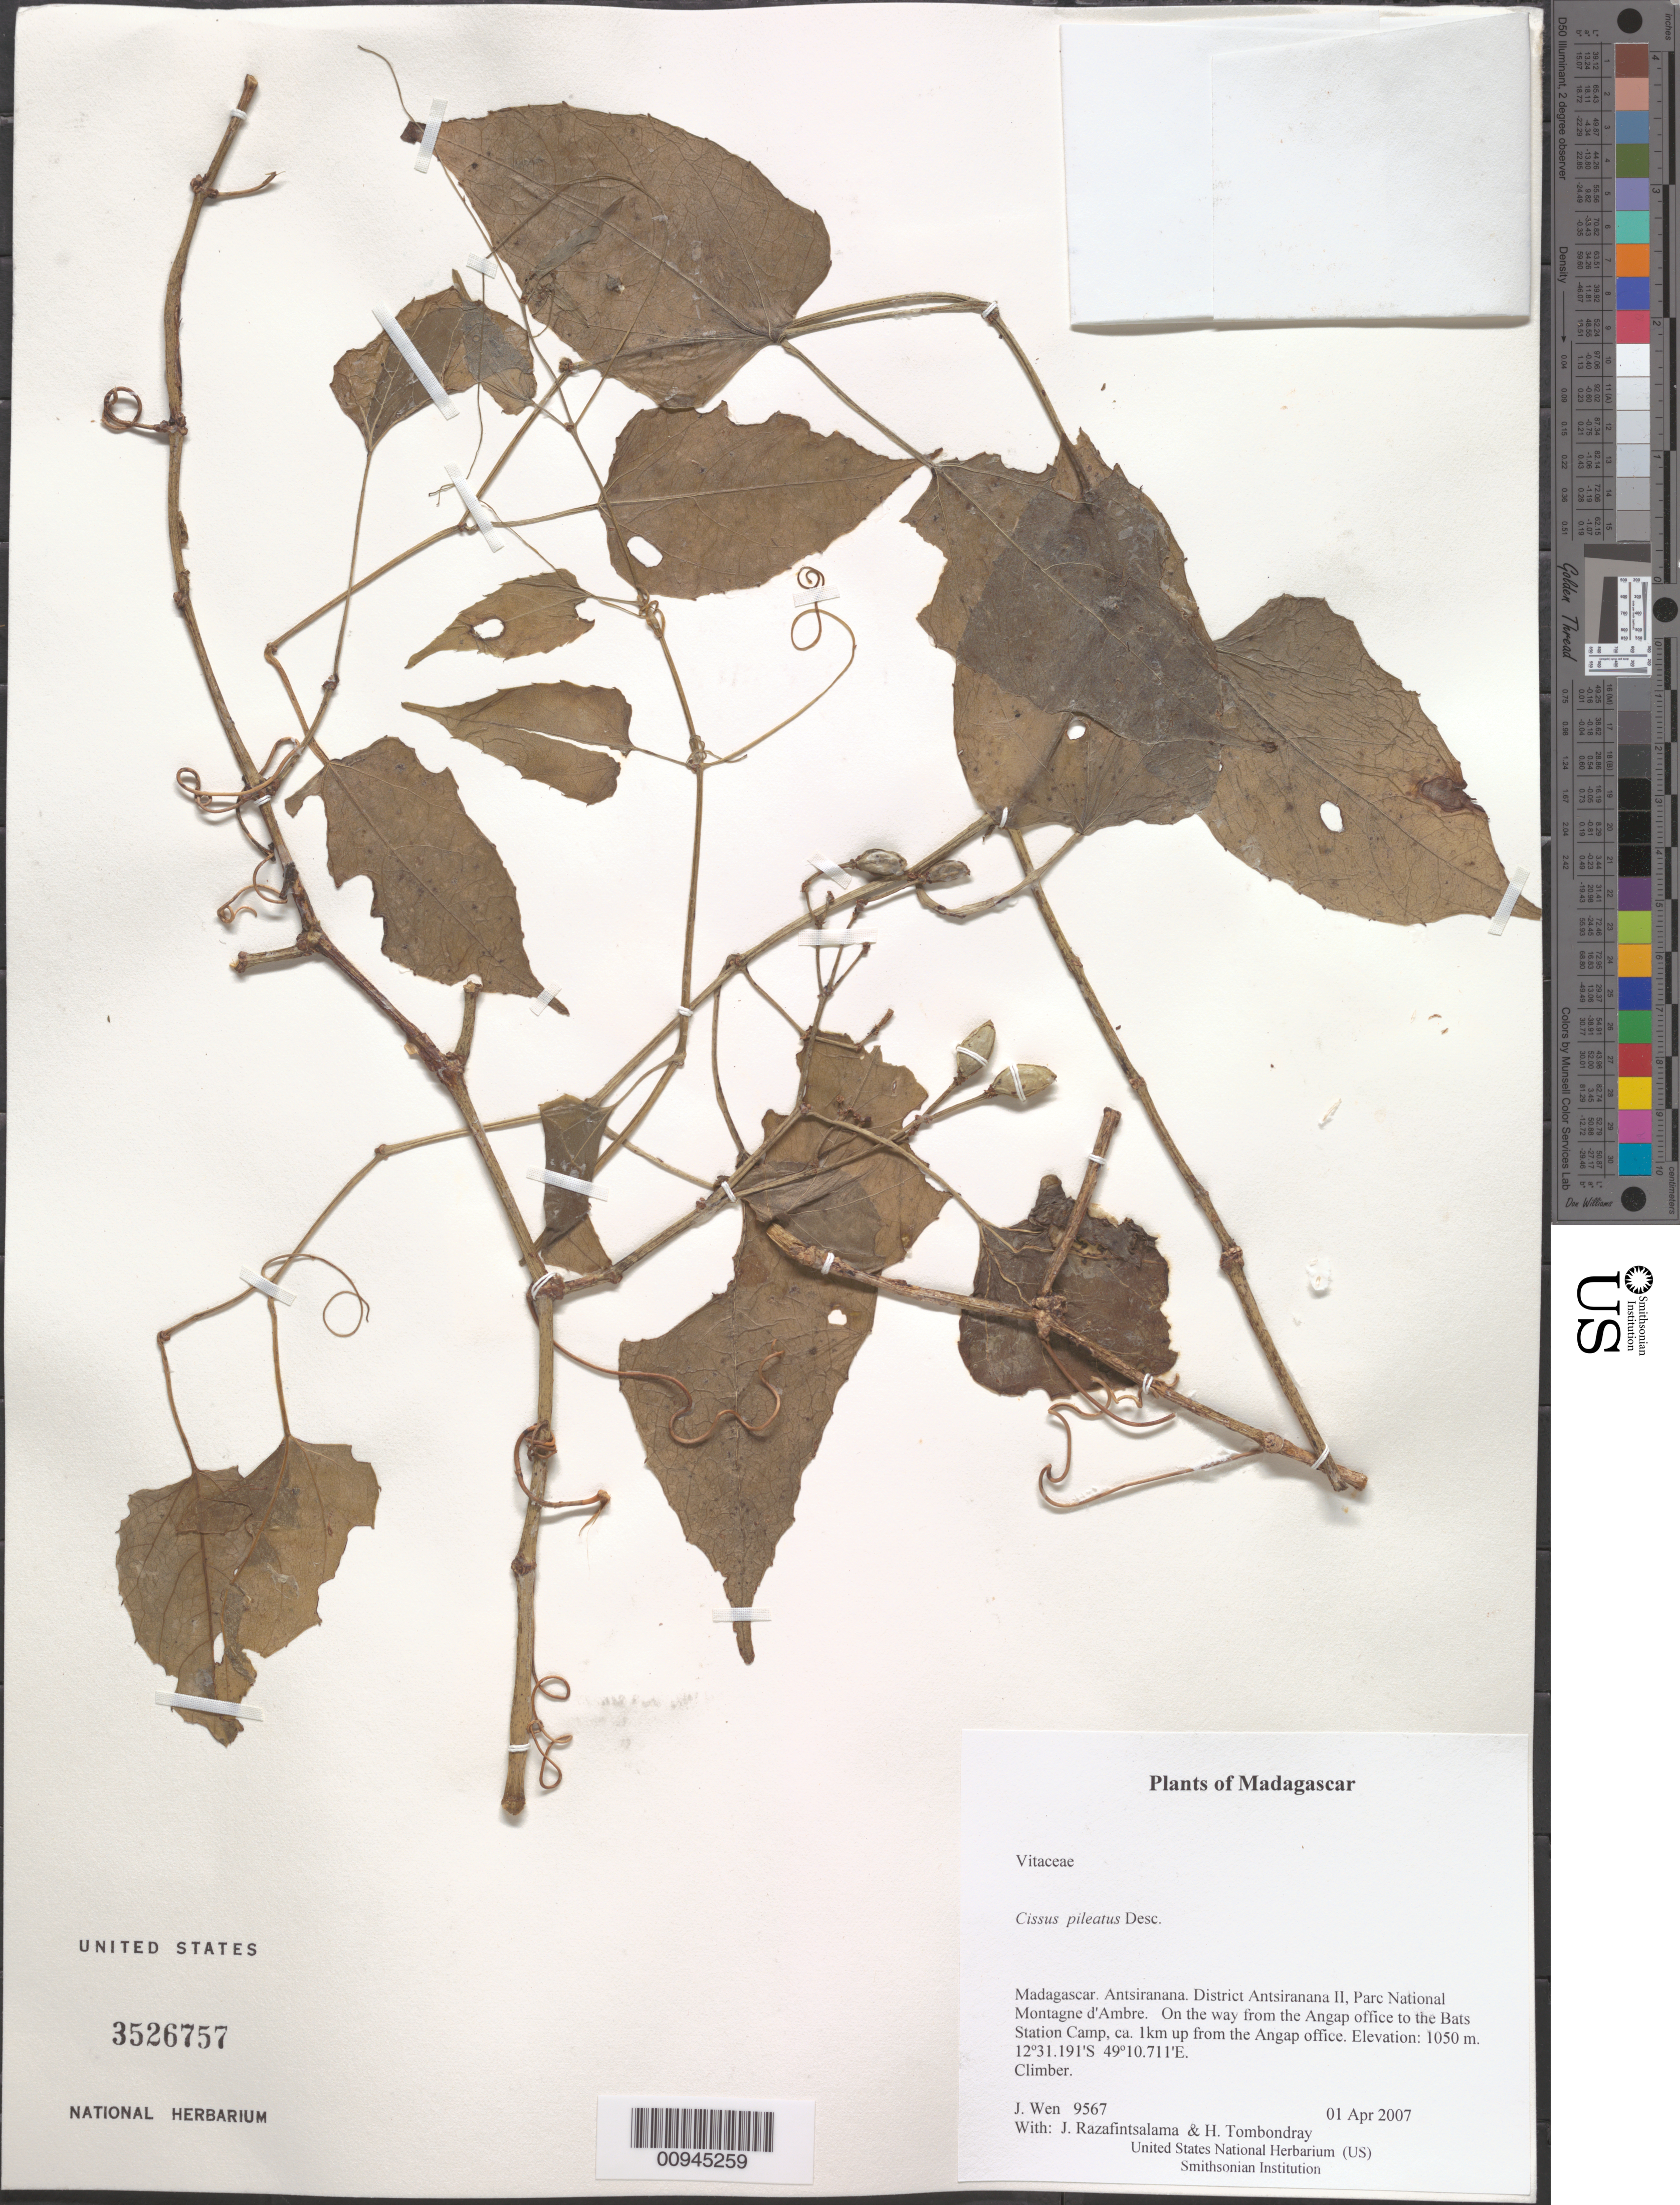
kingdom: Plantae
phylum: Tracheophyta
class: Magnoliopsida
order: Vitales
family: Vitaceae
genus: Cissus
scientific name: Cissus pileatus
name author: Desc.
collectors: J. Wen, J. Razafintsalama & H. Tombondray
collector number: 9567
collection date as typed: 01 Apr 2007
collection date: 2007-04-01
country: Madagascar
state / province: Diana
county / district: Antsiranana II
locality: District Antsiranana II, Parc National Montagne d'Ambre. On the way from the Angap office to the Bats Station Camp, ca. 1km up from the Angap office.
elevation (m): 1050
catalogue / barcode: US 3526757